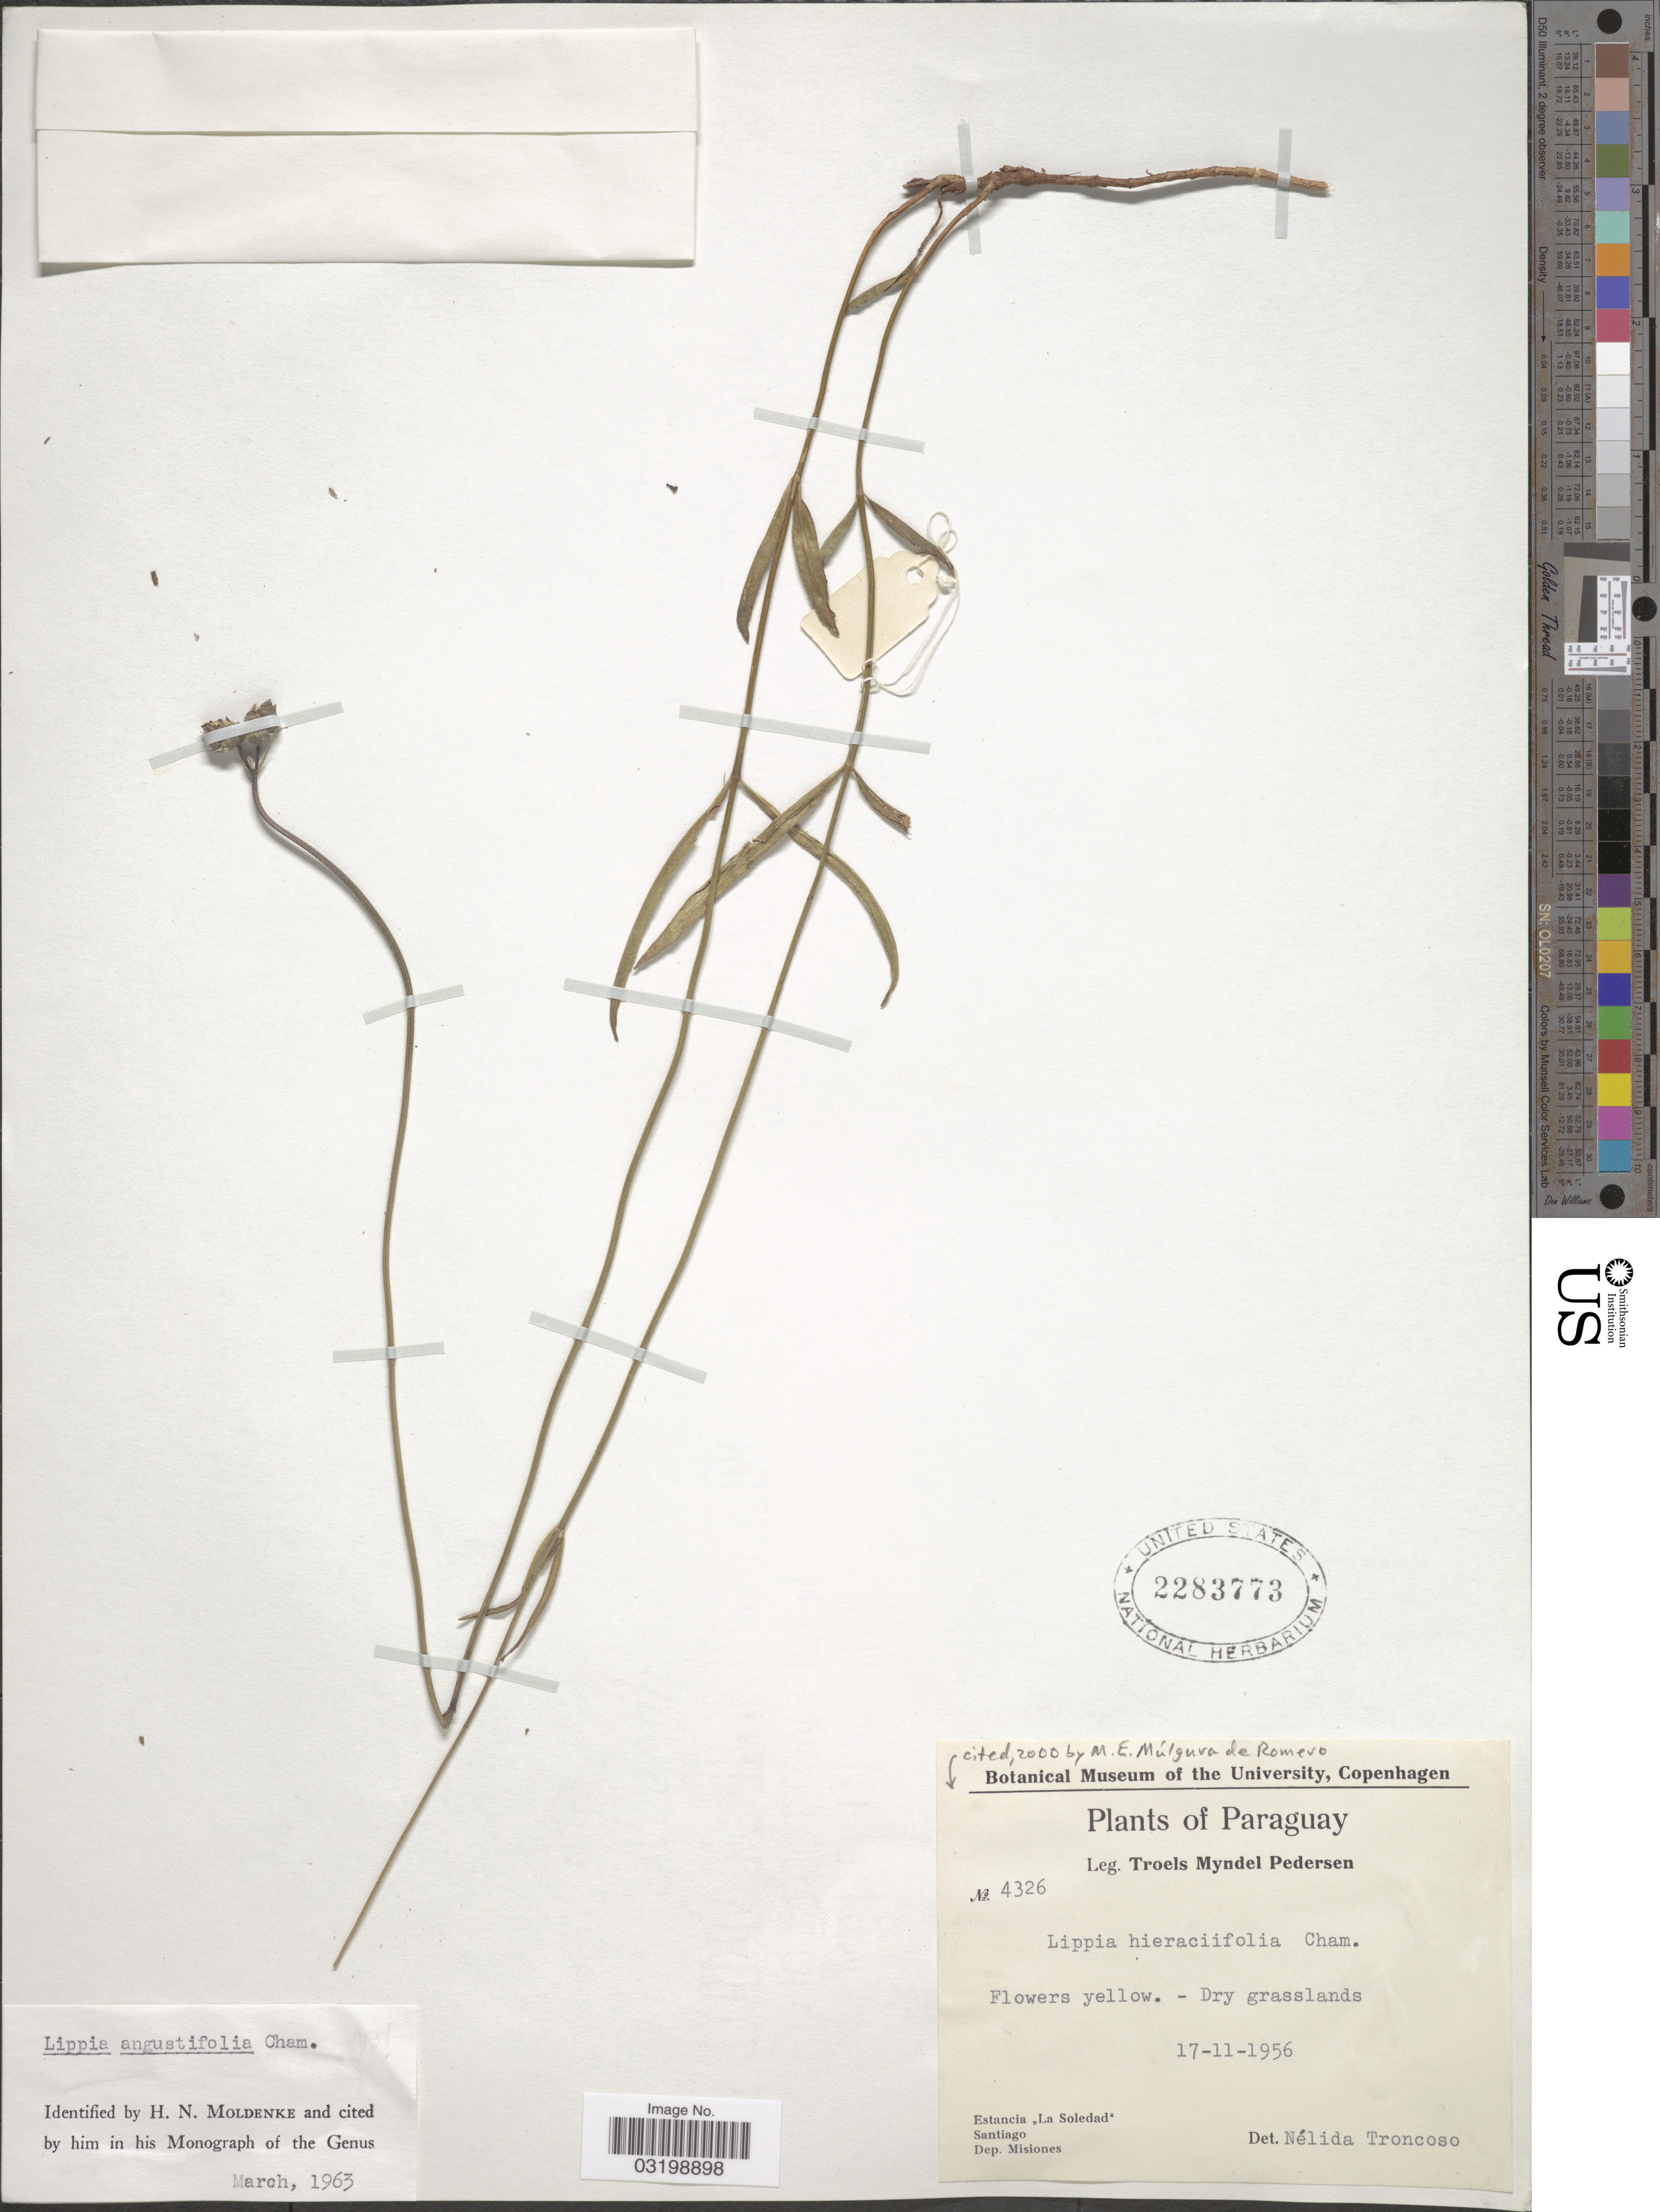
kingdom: Plantae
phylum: Tracheophyta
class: Magnoliopsida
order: Lamiales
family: Verbenaceae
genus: Lippia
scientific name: Lippia hieracifolia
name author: Cham.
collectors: T. Pederson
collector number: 4326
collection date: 1956-11-17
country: Paraguay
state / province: Misiones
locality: Estancia "La Soledad" Santiago Dep. Misiones.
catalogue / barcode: US 2283773